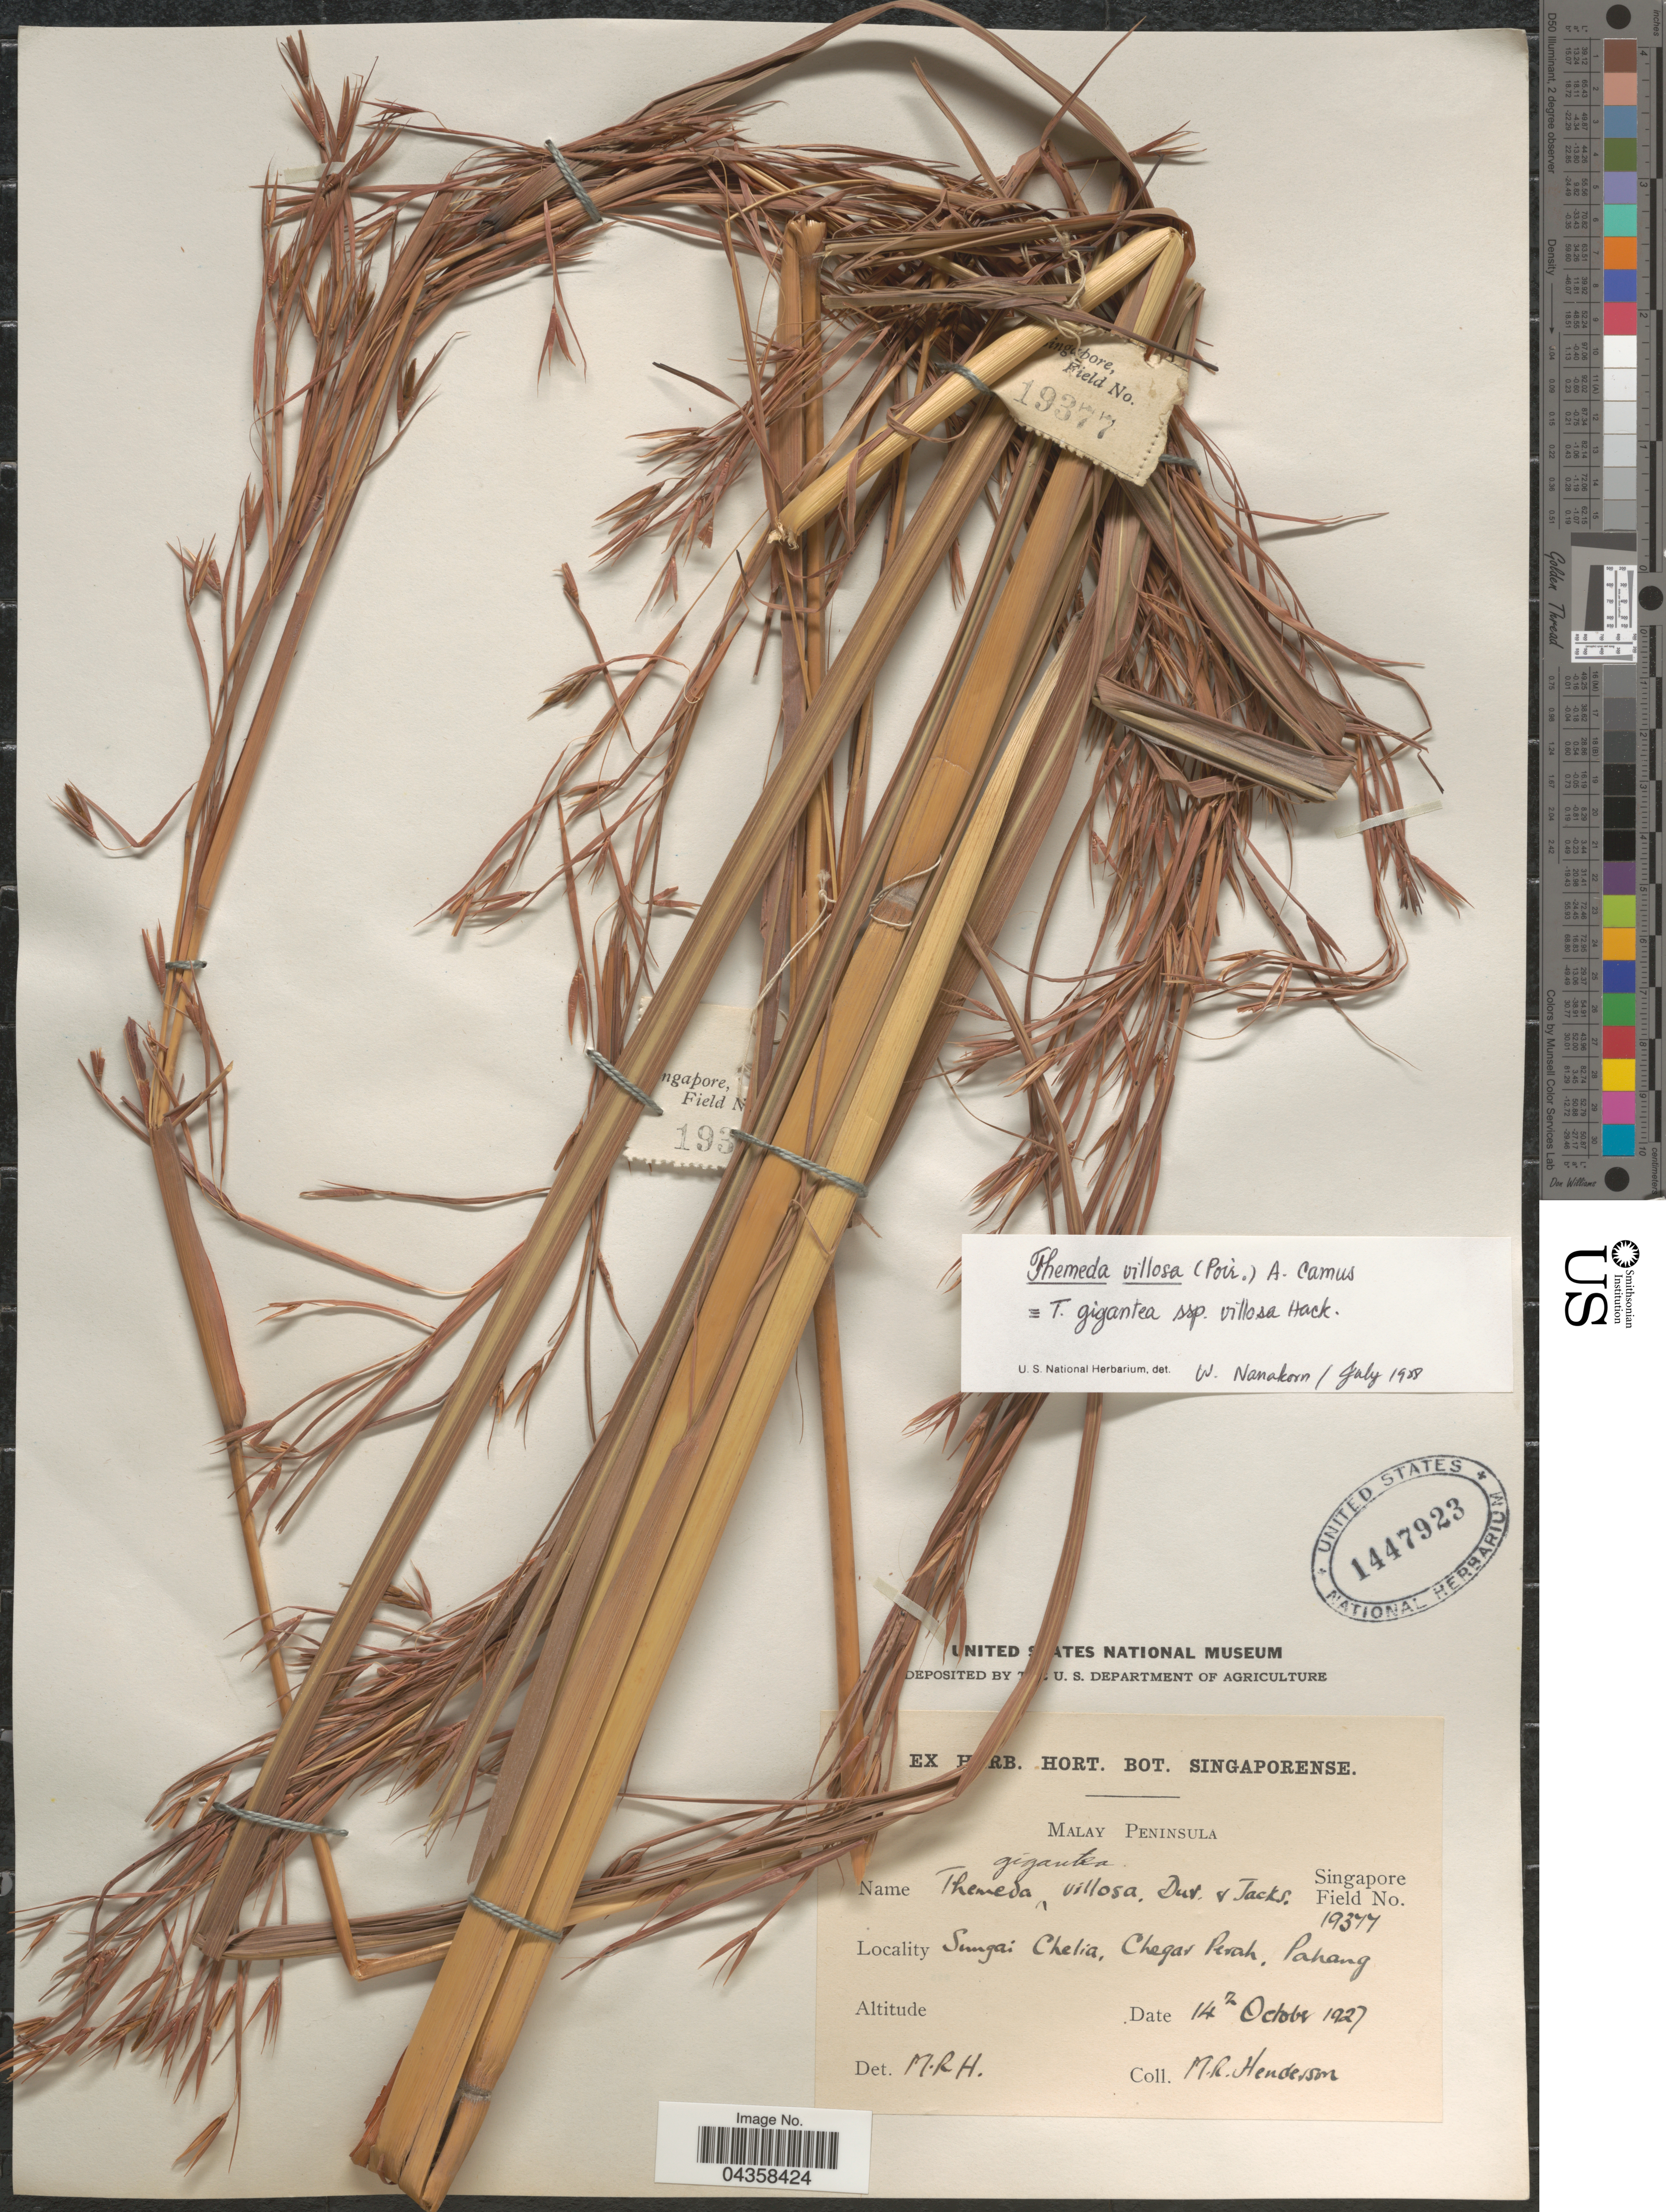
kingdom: Plantae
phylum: Tracheophyta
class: Liliopsida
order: Poales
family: Poaceae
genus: Themeda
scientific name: Themeda villosa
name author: (Lam.) A. Camus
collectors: M. Henderson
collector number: Singapore Field 19377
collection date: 1927-10-14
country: Malaysia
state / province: Pahang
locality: Malay Peninsula. Sungai Chelia, Chegar Perah.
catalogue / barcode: US 1447923